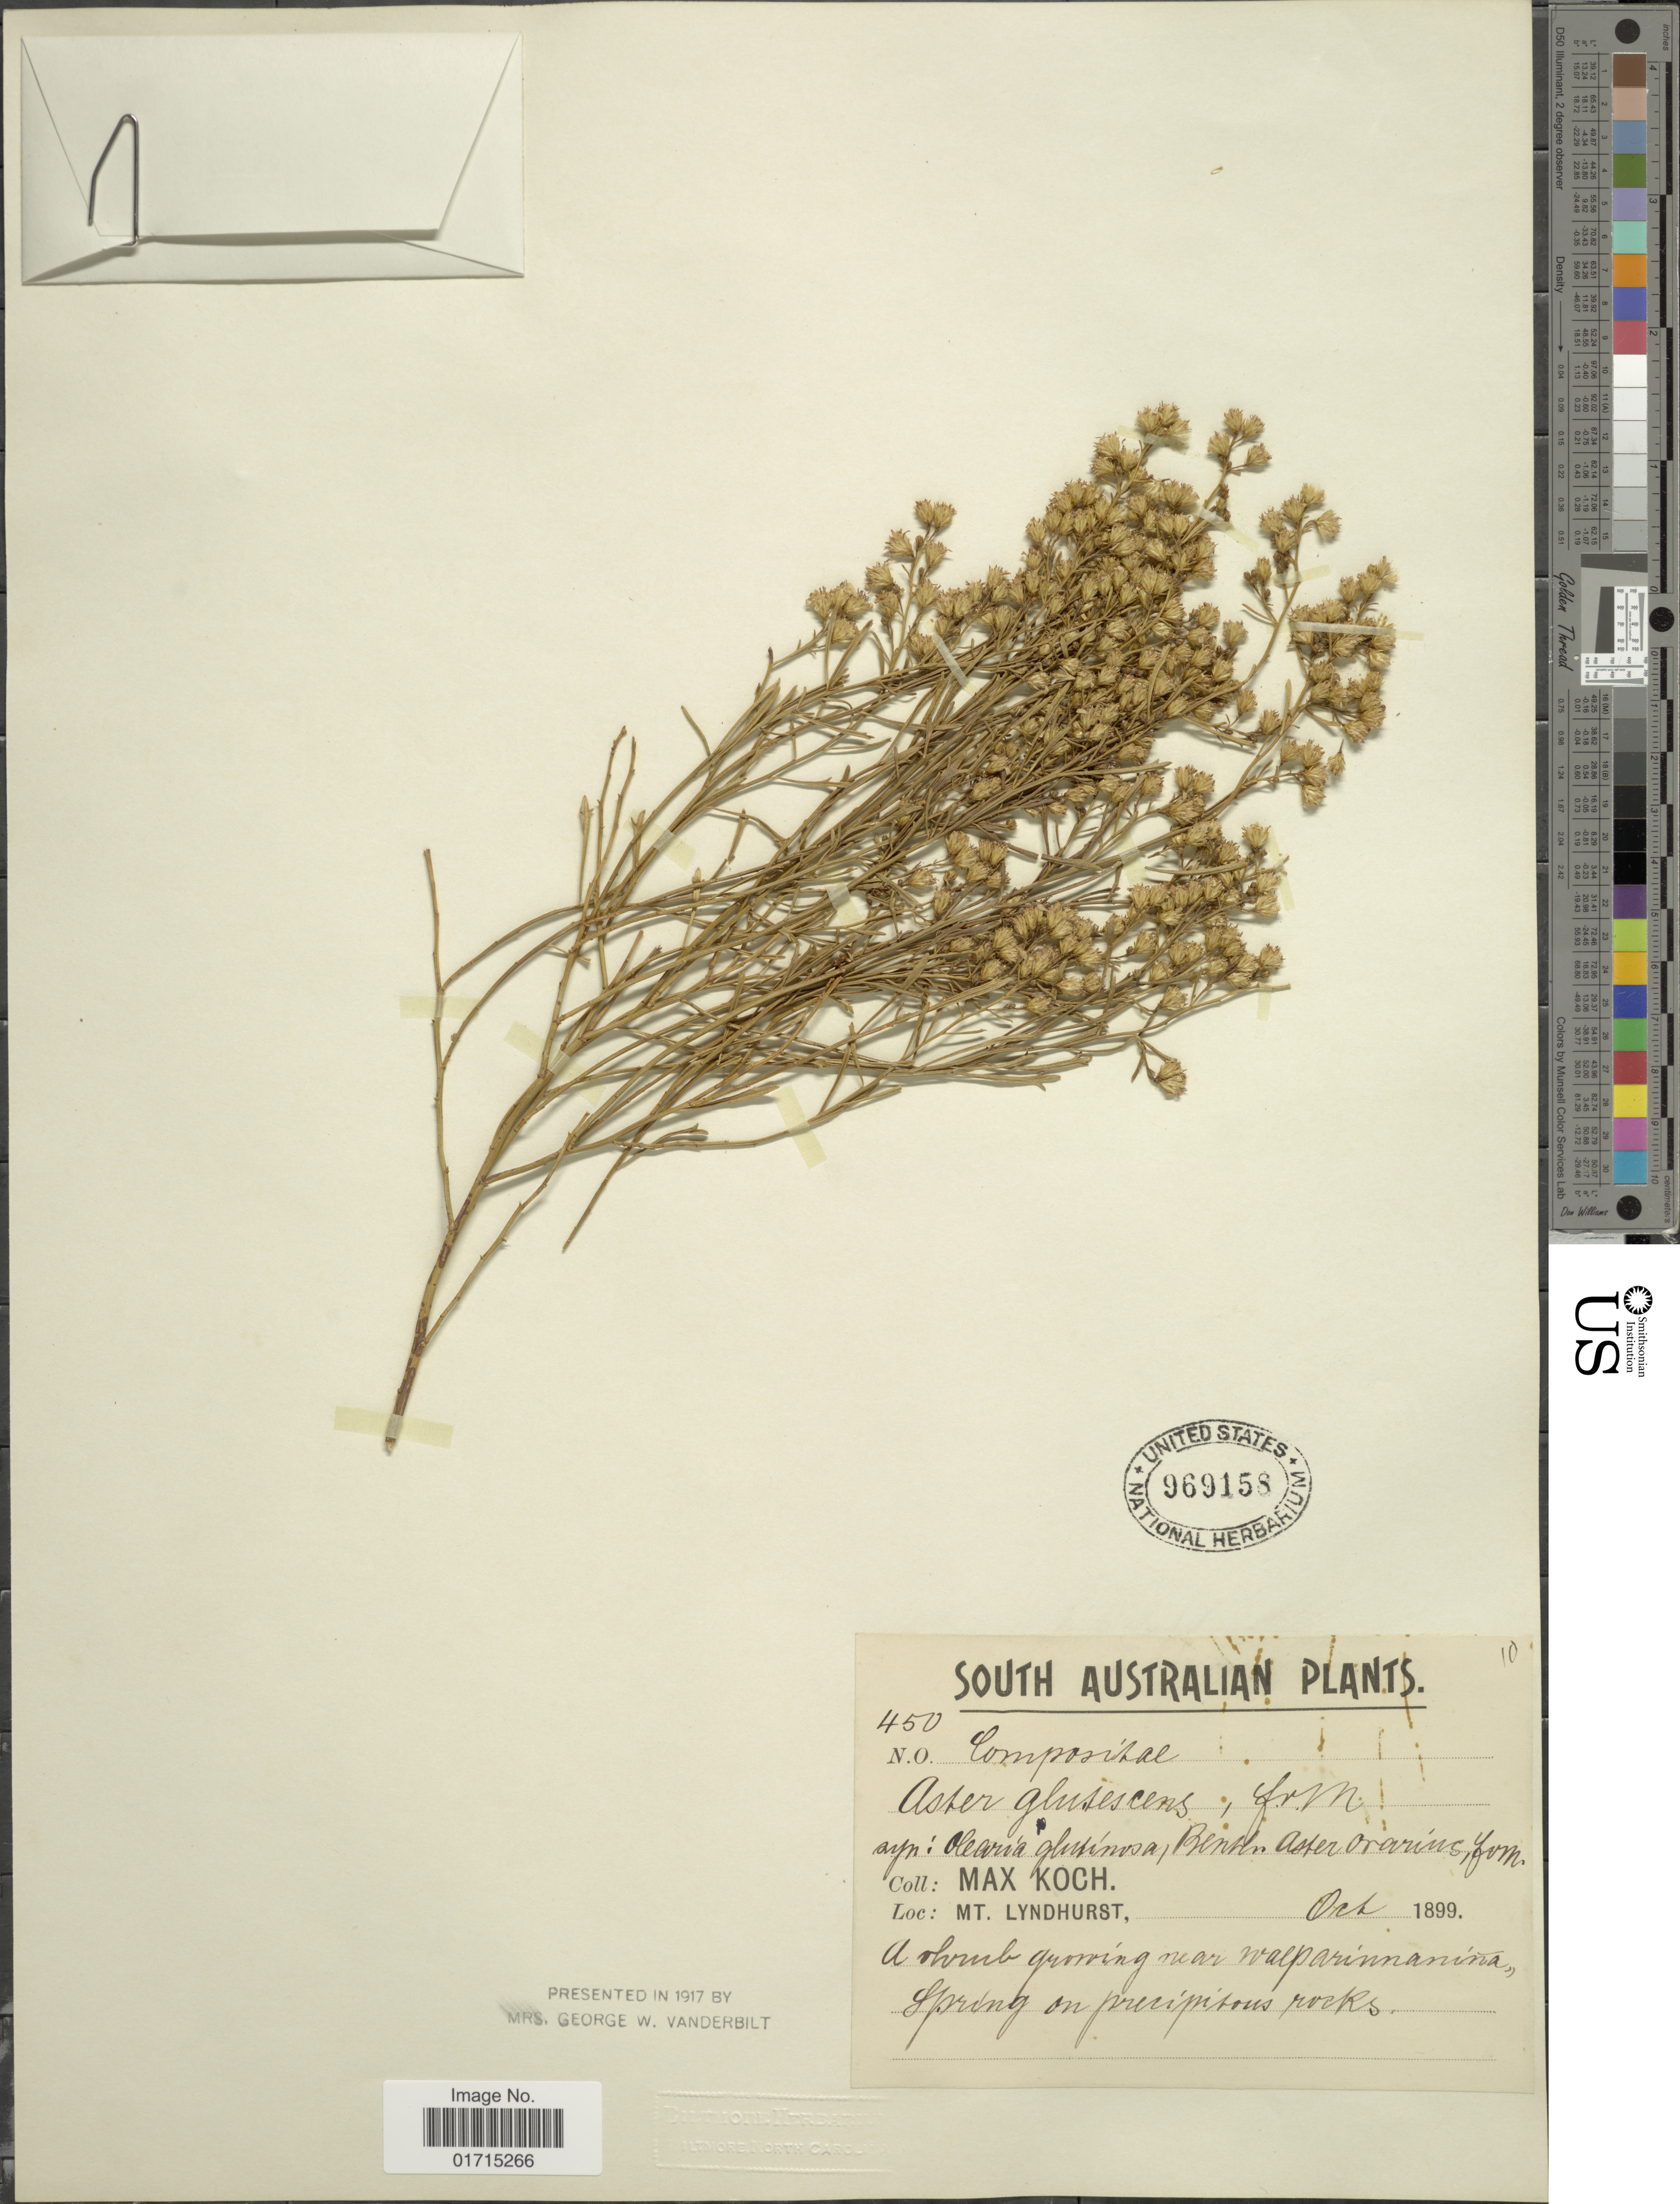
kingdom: Plantae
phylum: Tracheophyta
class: Magnoliopsida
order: Asterales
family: Asteraceae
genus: Olearia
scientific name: Olearia glutinosa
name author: (Lindl.) Benth.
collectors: M. Koch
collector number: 450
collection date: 1899-10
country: Australia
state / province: South Australia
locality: Mt. Lyndhurst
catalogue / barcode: US 969158